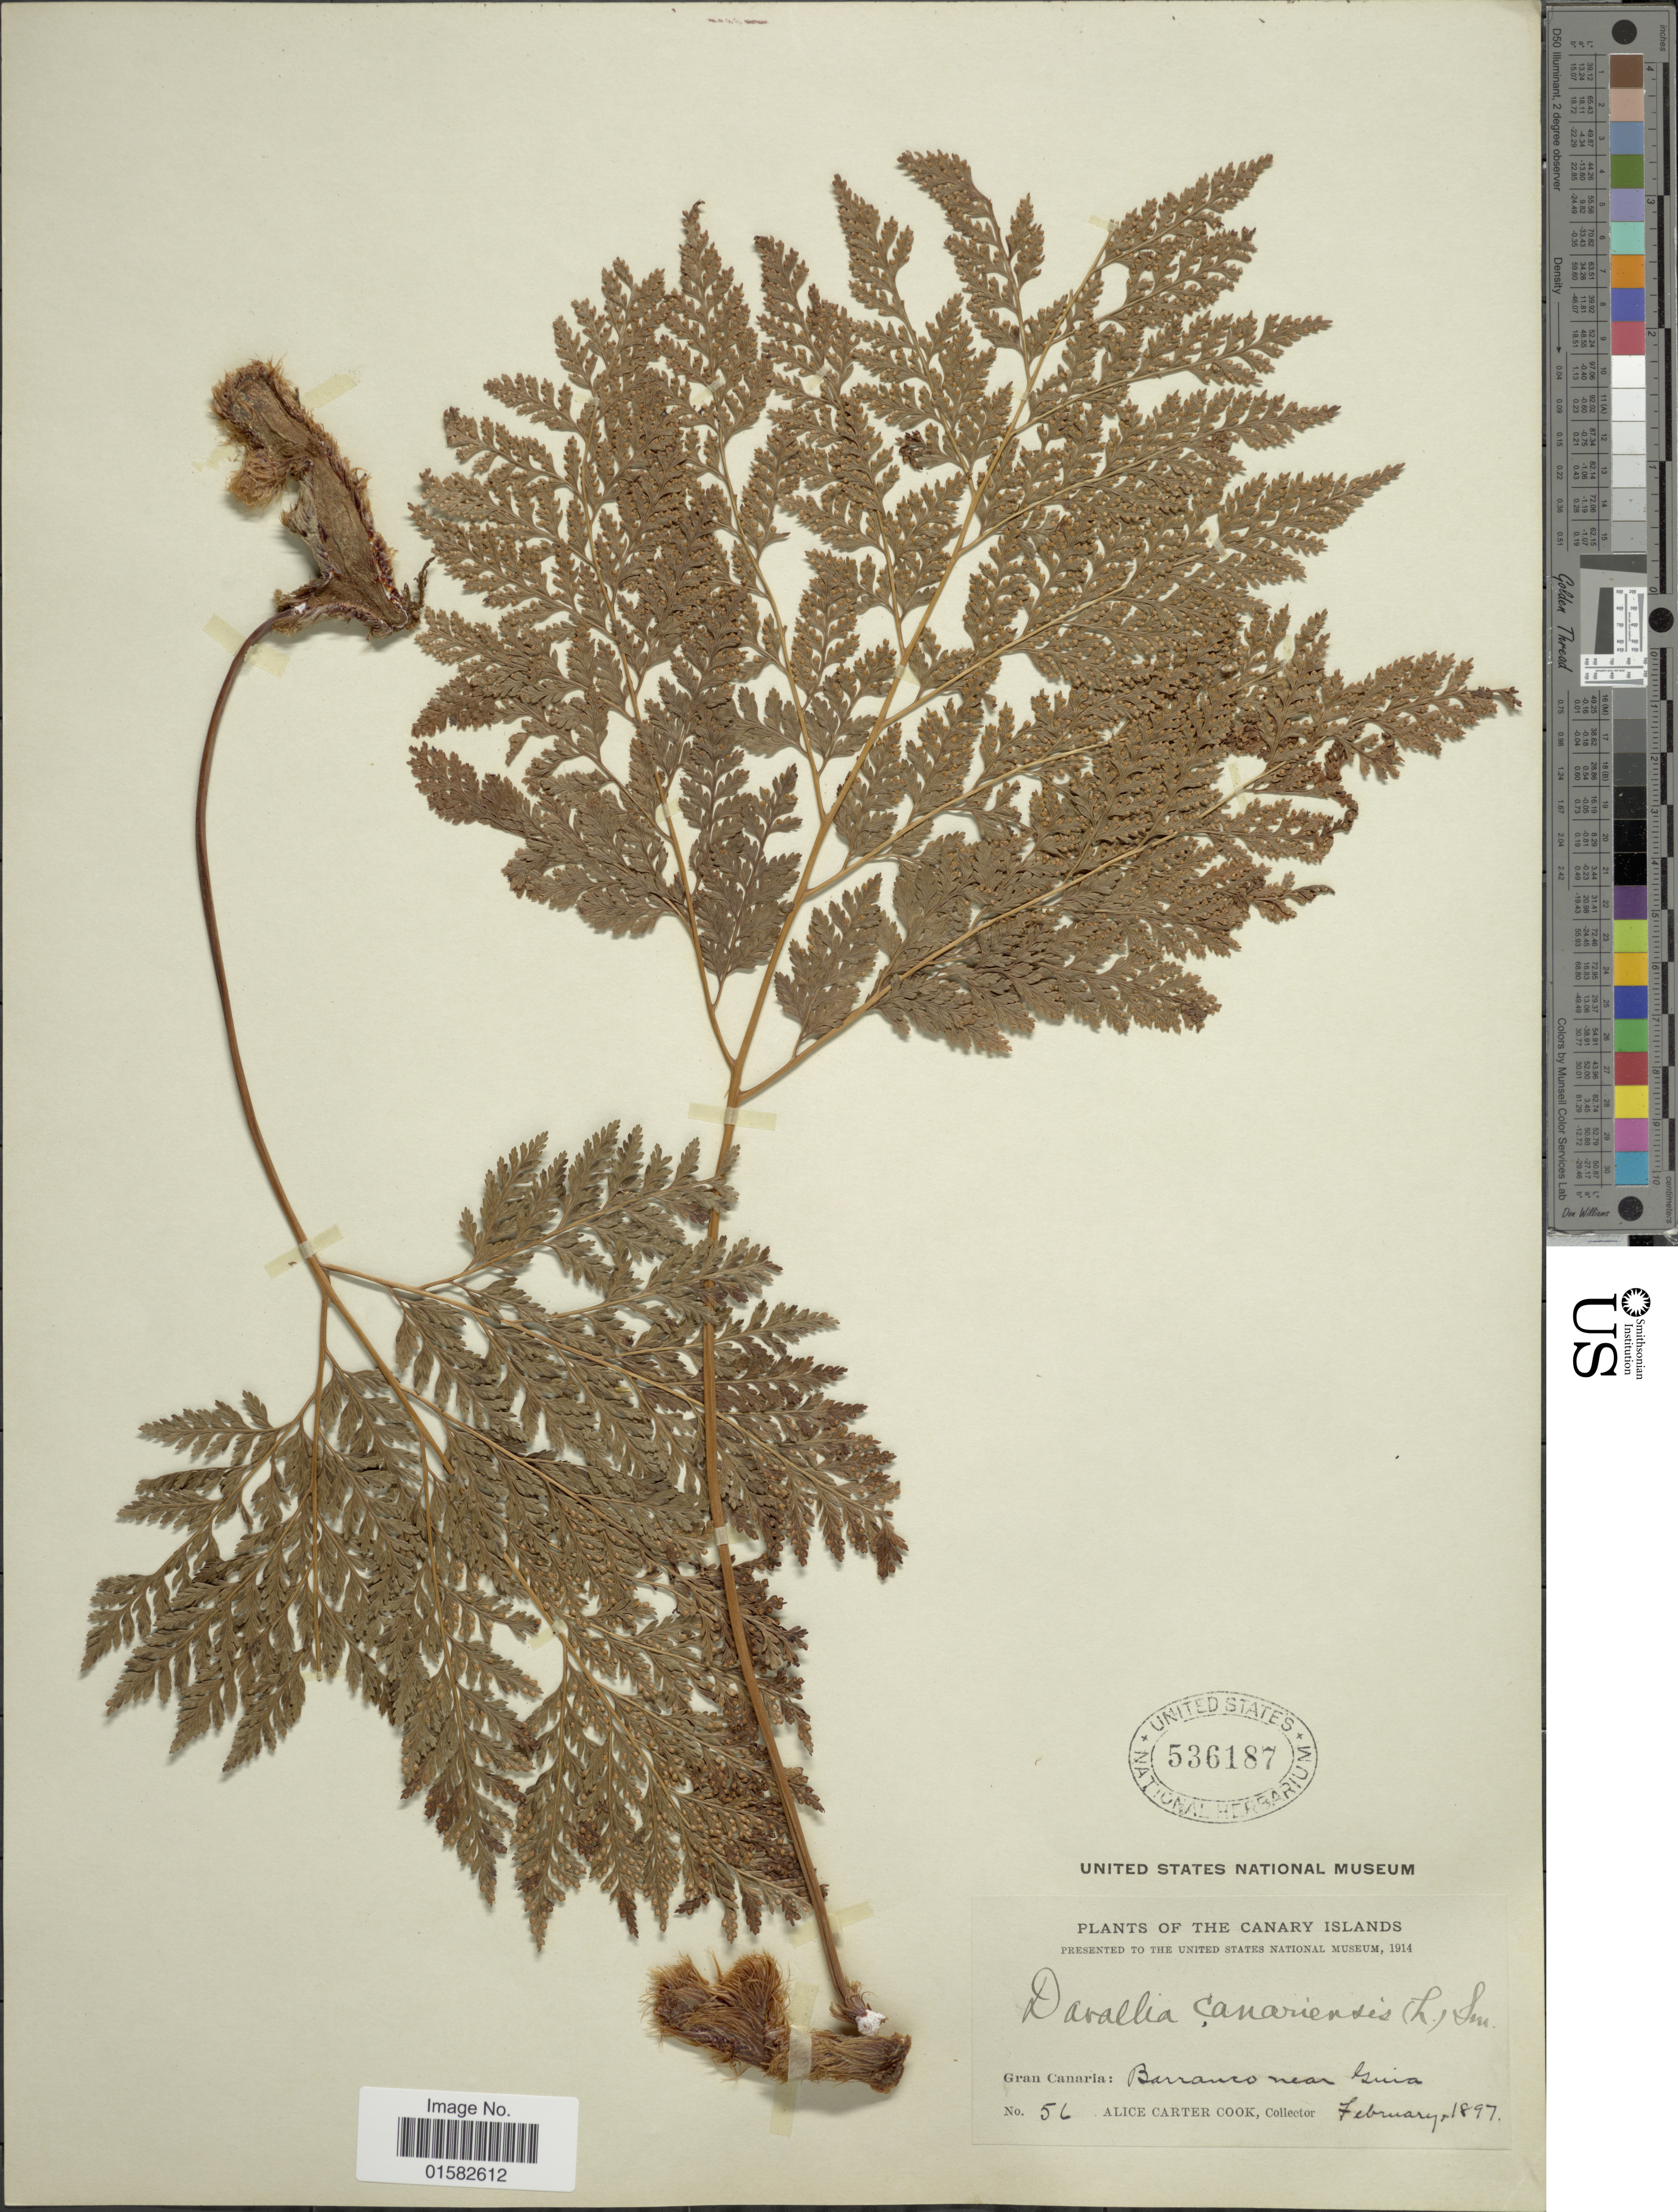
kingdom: Plantae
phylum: Tracheophyta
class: Polypodiopsida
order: Polypodiales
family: Davalliaceae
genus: Davallia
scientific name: Davallia canariensis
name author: (L.) Sm.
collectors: Alice C. Cook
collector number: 56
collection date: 1897-02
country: Spain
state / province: Canarias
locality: The Canary Islands, Gran Canaria: Barranco near Guia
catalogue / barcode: US 536187